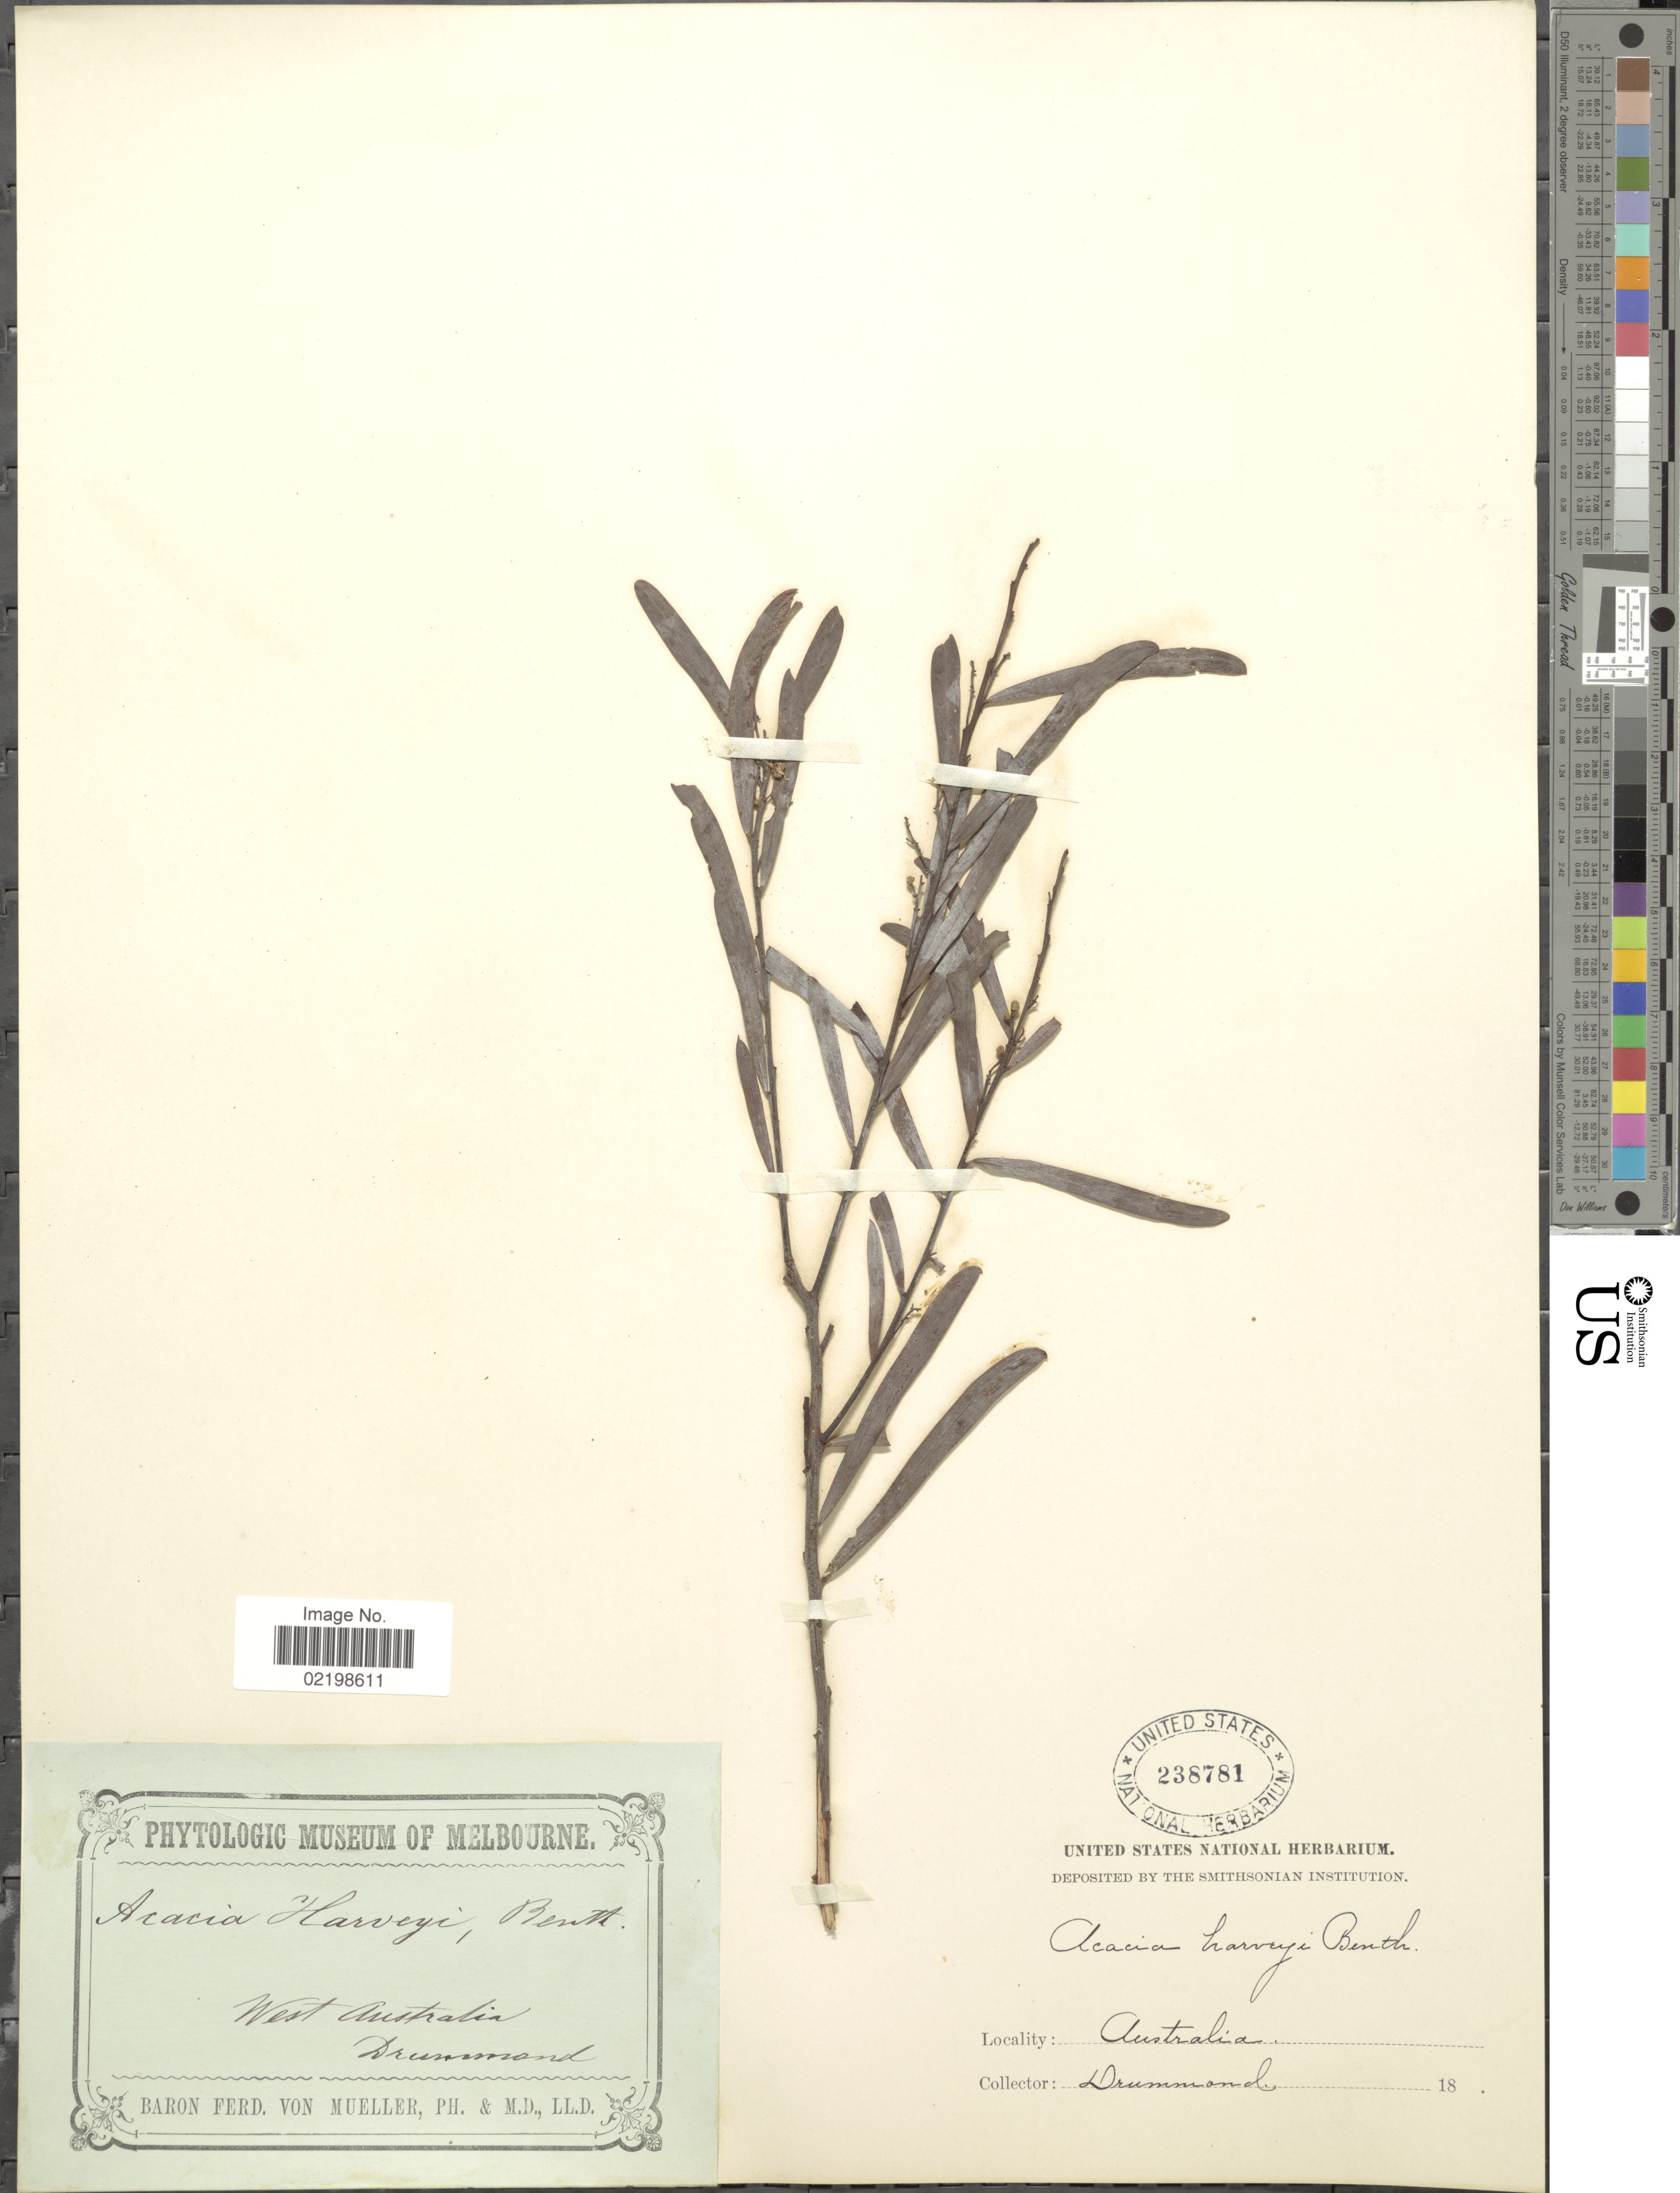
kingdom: Plantae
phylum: Tracheophyta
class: Magnoliopsida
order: Fabales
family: Fabaceae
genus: Acacia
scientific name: Acacia harveyi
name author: Benth.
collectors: -. Drummond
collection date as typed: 18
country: Australia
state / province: Western Australia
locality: West Australia.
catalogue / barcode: US 238781